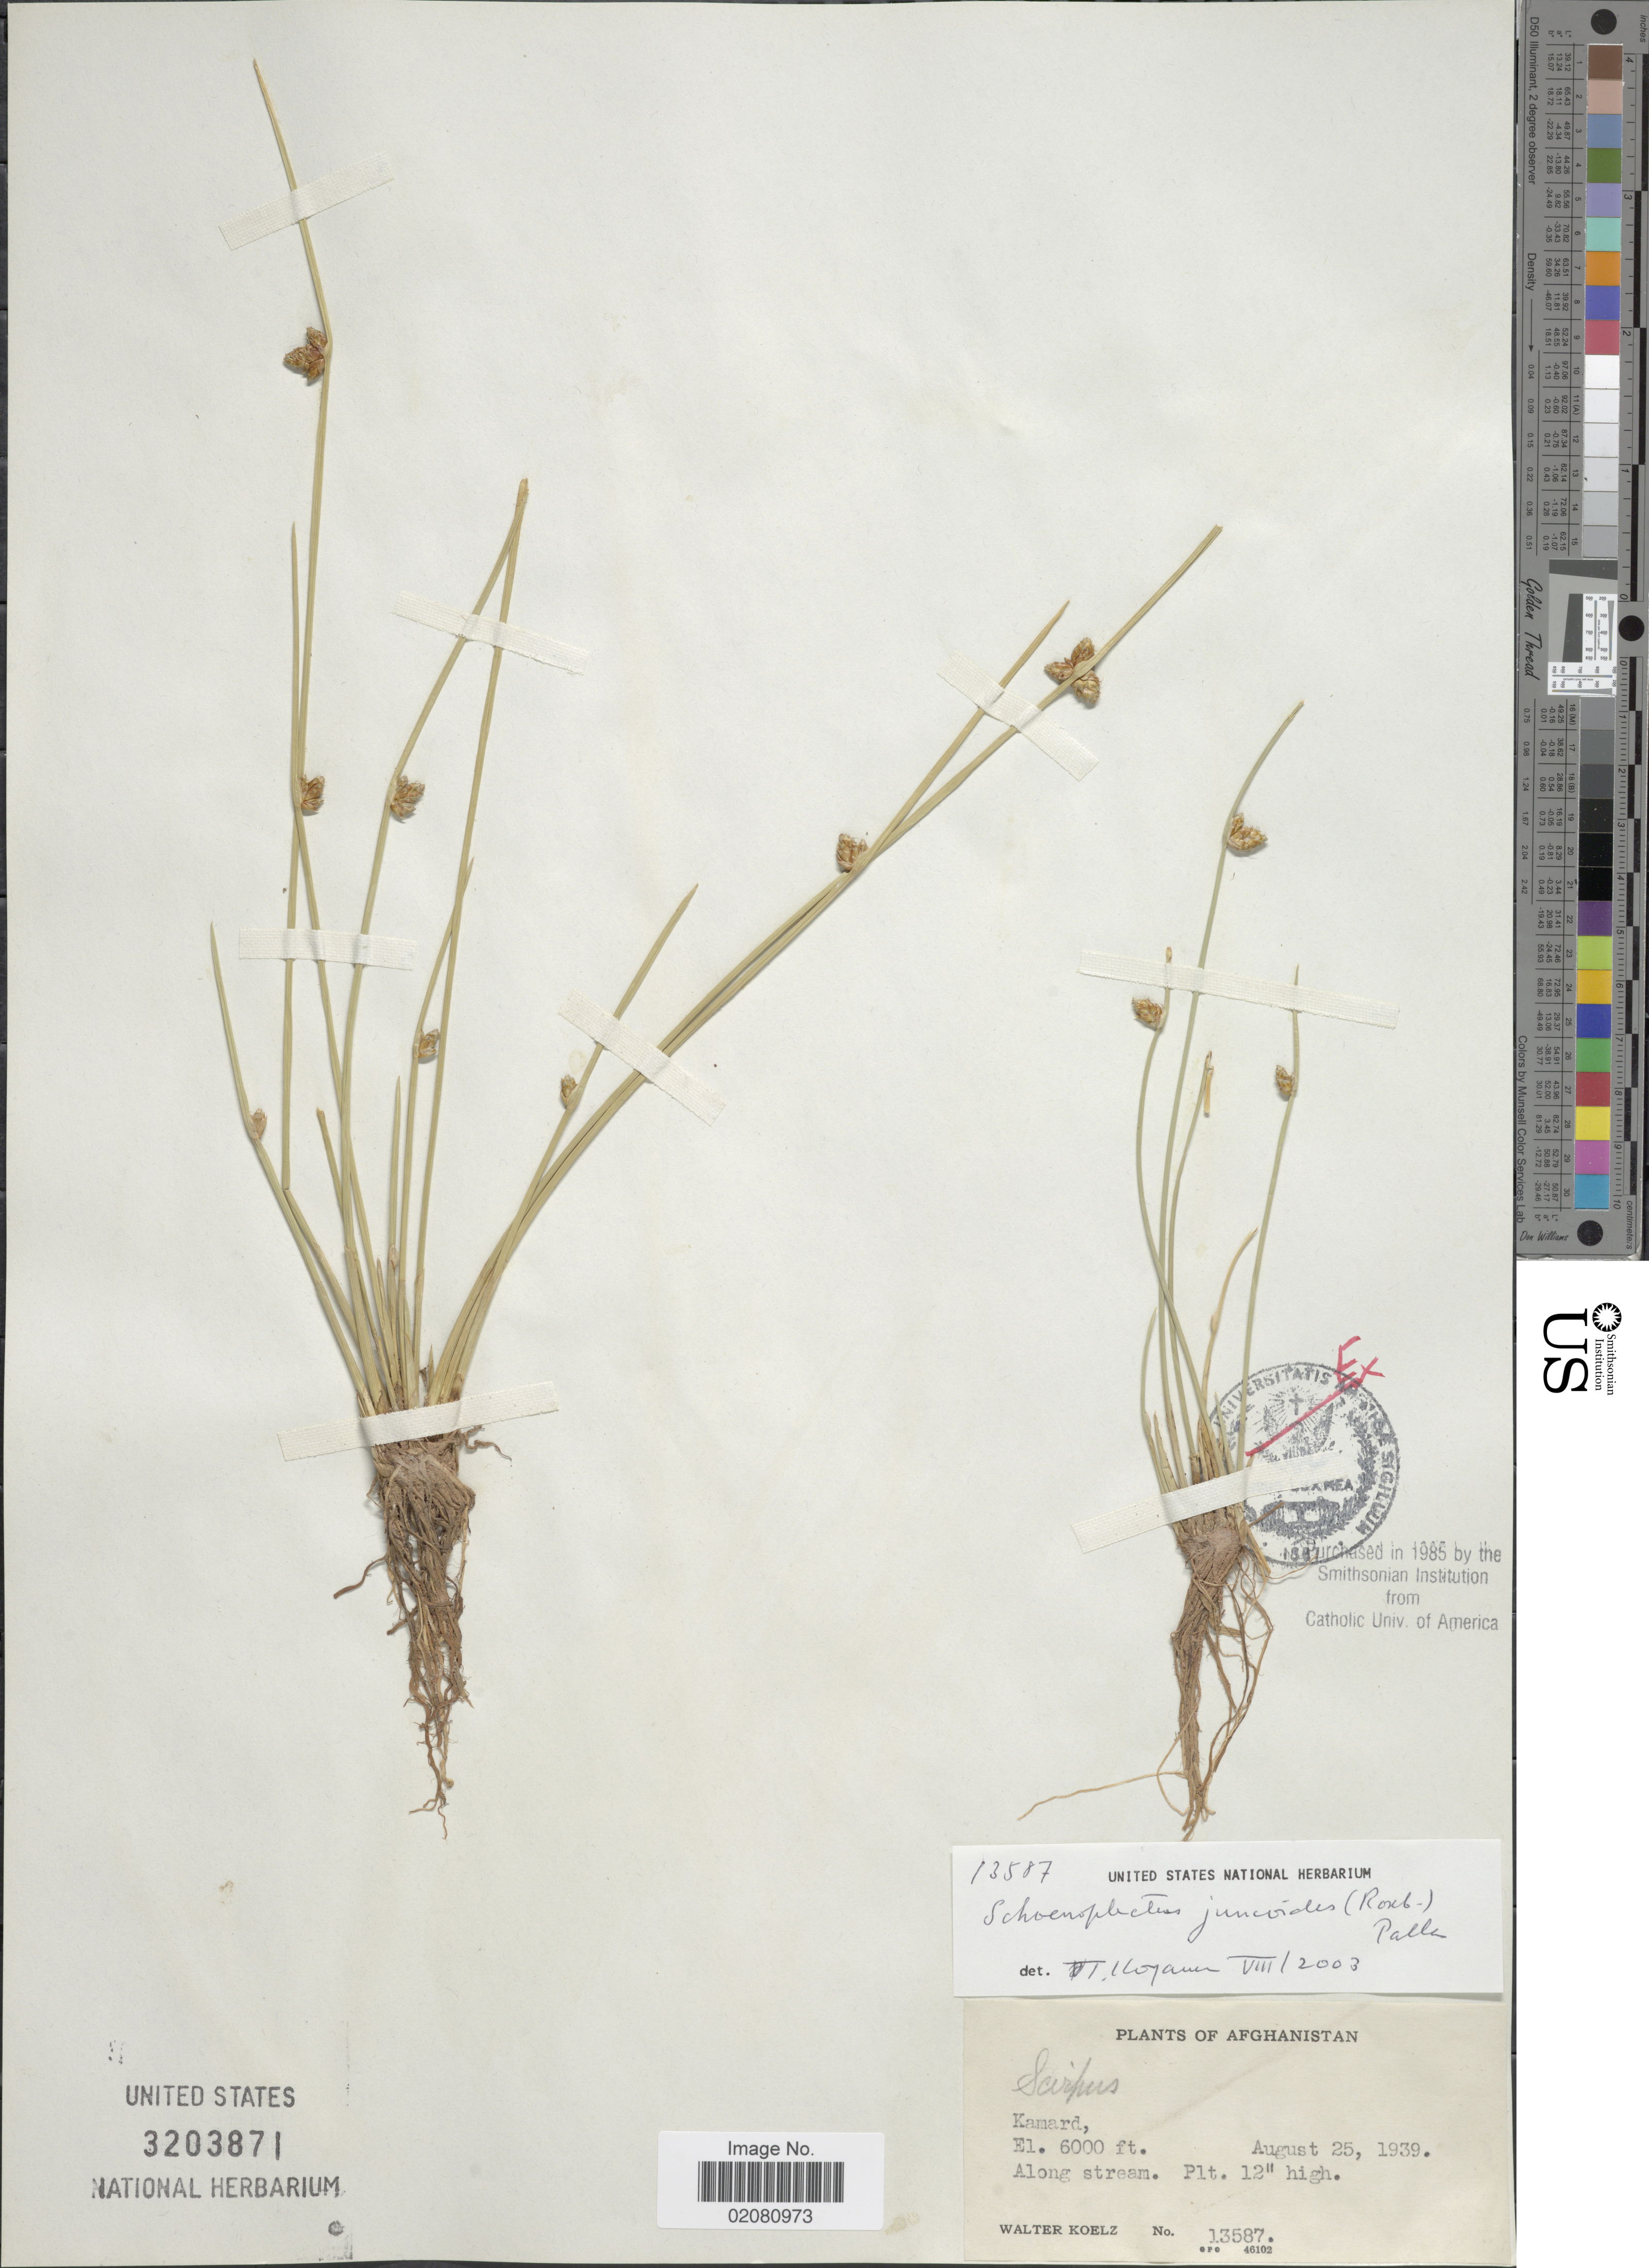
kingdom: Plantae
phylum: Tracheophyta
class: Liliopsida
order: Poales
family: Cyperaceae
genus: Schoenoplectus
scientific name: Schoenoplectus juncoides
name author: (Roxb.) Palla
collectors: W. N. Koelz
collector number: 13587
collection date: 1939-08-25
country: Afghanistan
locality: Kamard [interpreted], Along stream.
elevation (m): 1829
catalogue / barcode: US 3203871